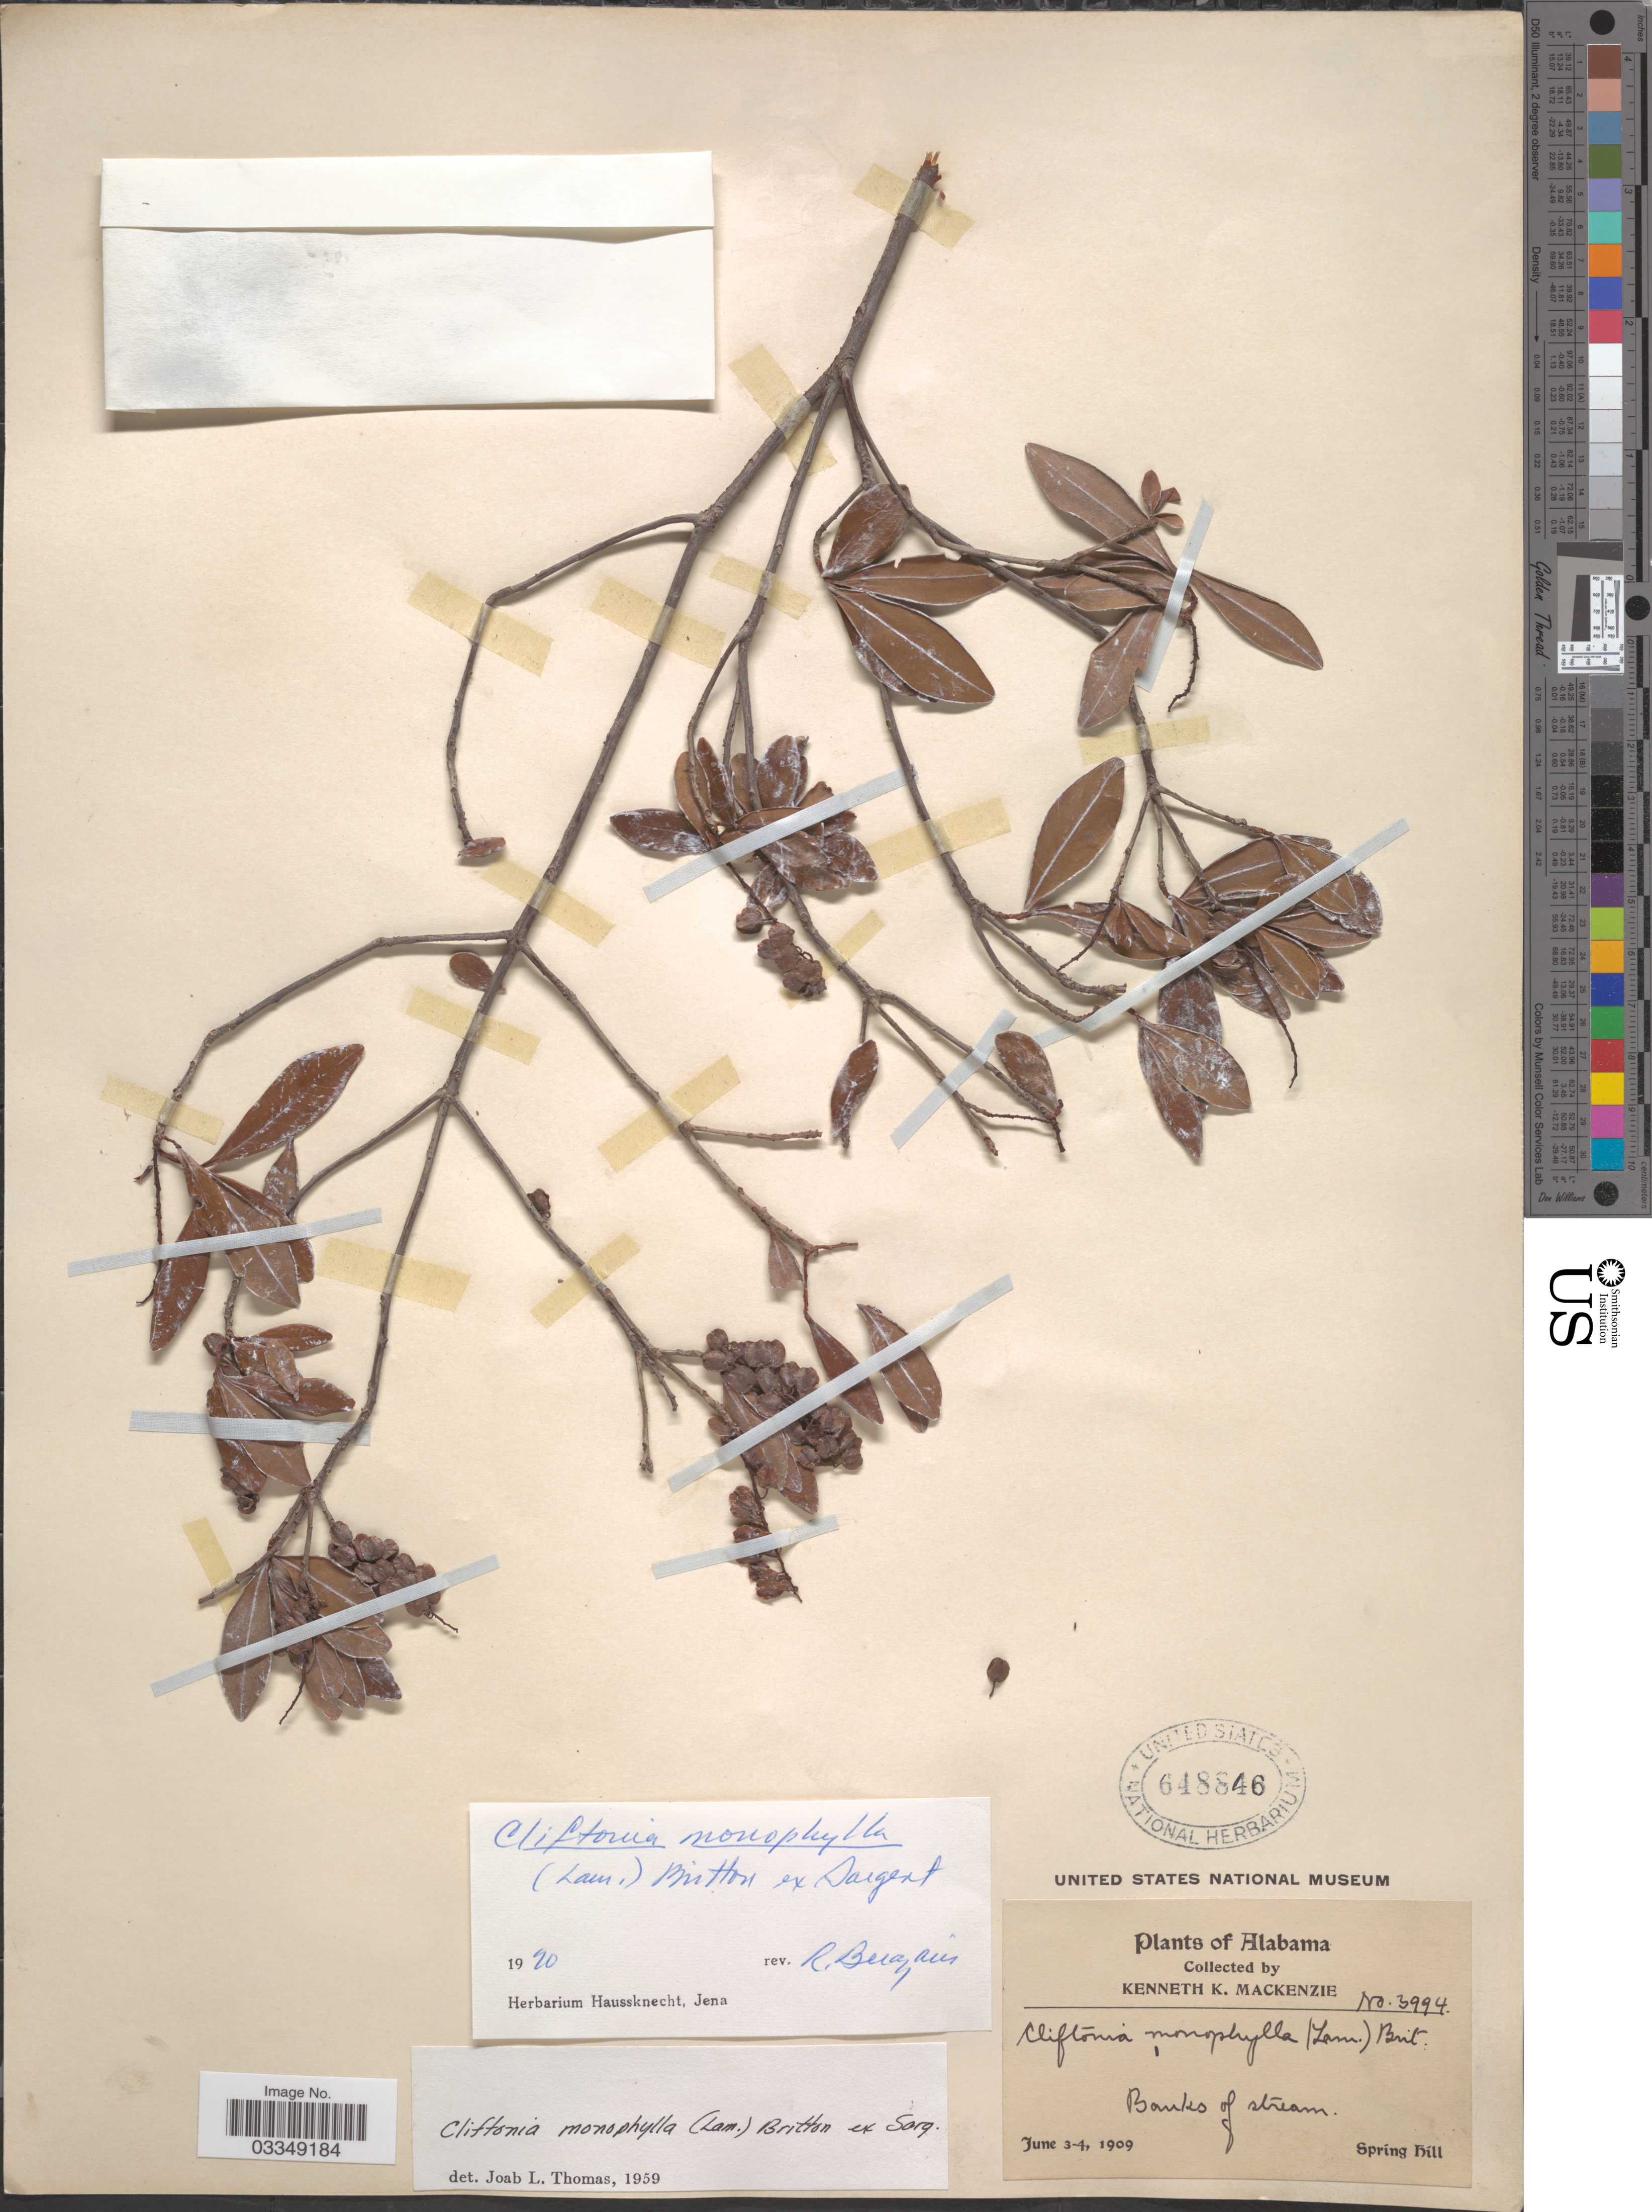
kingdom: Plantae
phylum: Tracheophyta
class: Magnoliopsida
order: Ericales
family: Cyrillaceae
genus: Cliftonia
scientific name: Cliftonia monophylla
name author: (Lam.) Britton ex Sarg.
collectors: K. K. Mackenzie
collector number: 3994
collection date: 1909-06-03/1909-06-04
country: United States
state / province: Alabama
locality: Banks of stream. Spring hill.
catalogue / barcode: US 648846